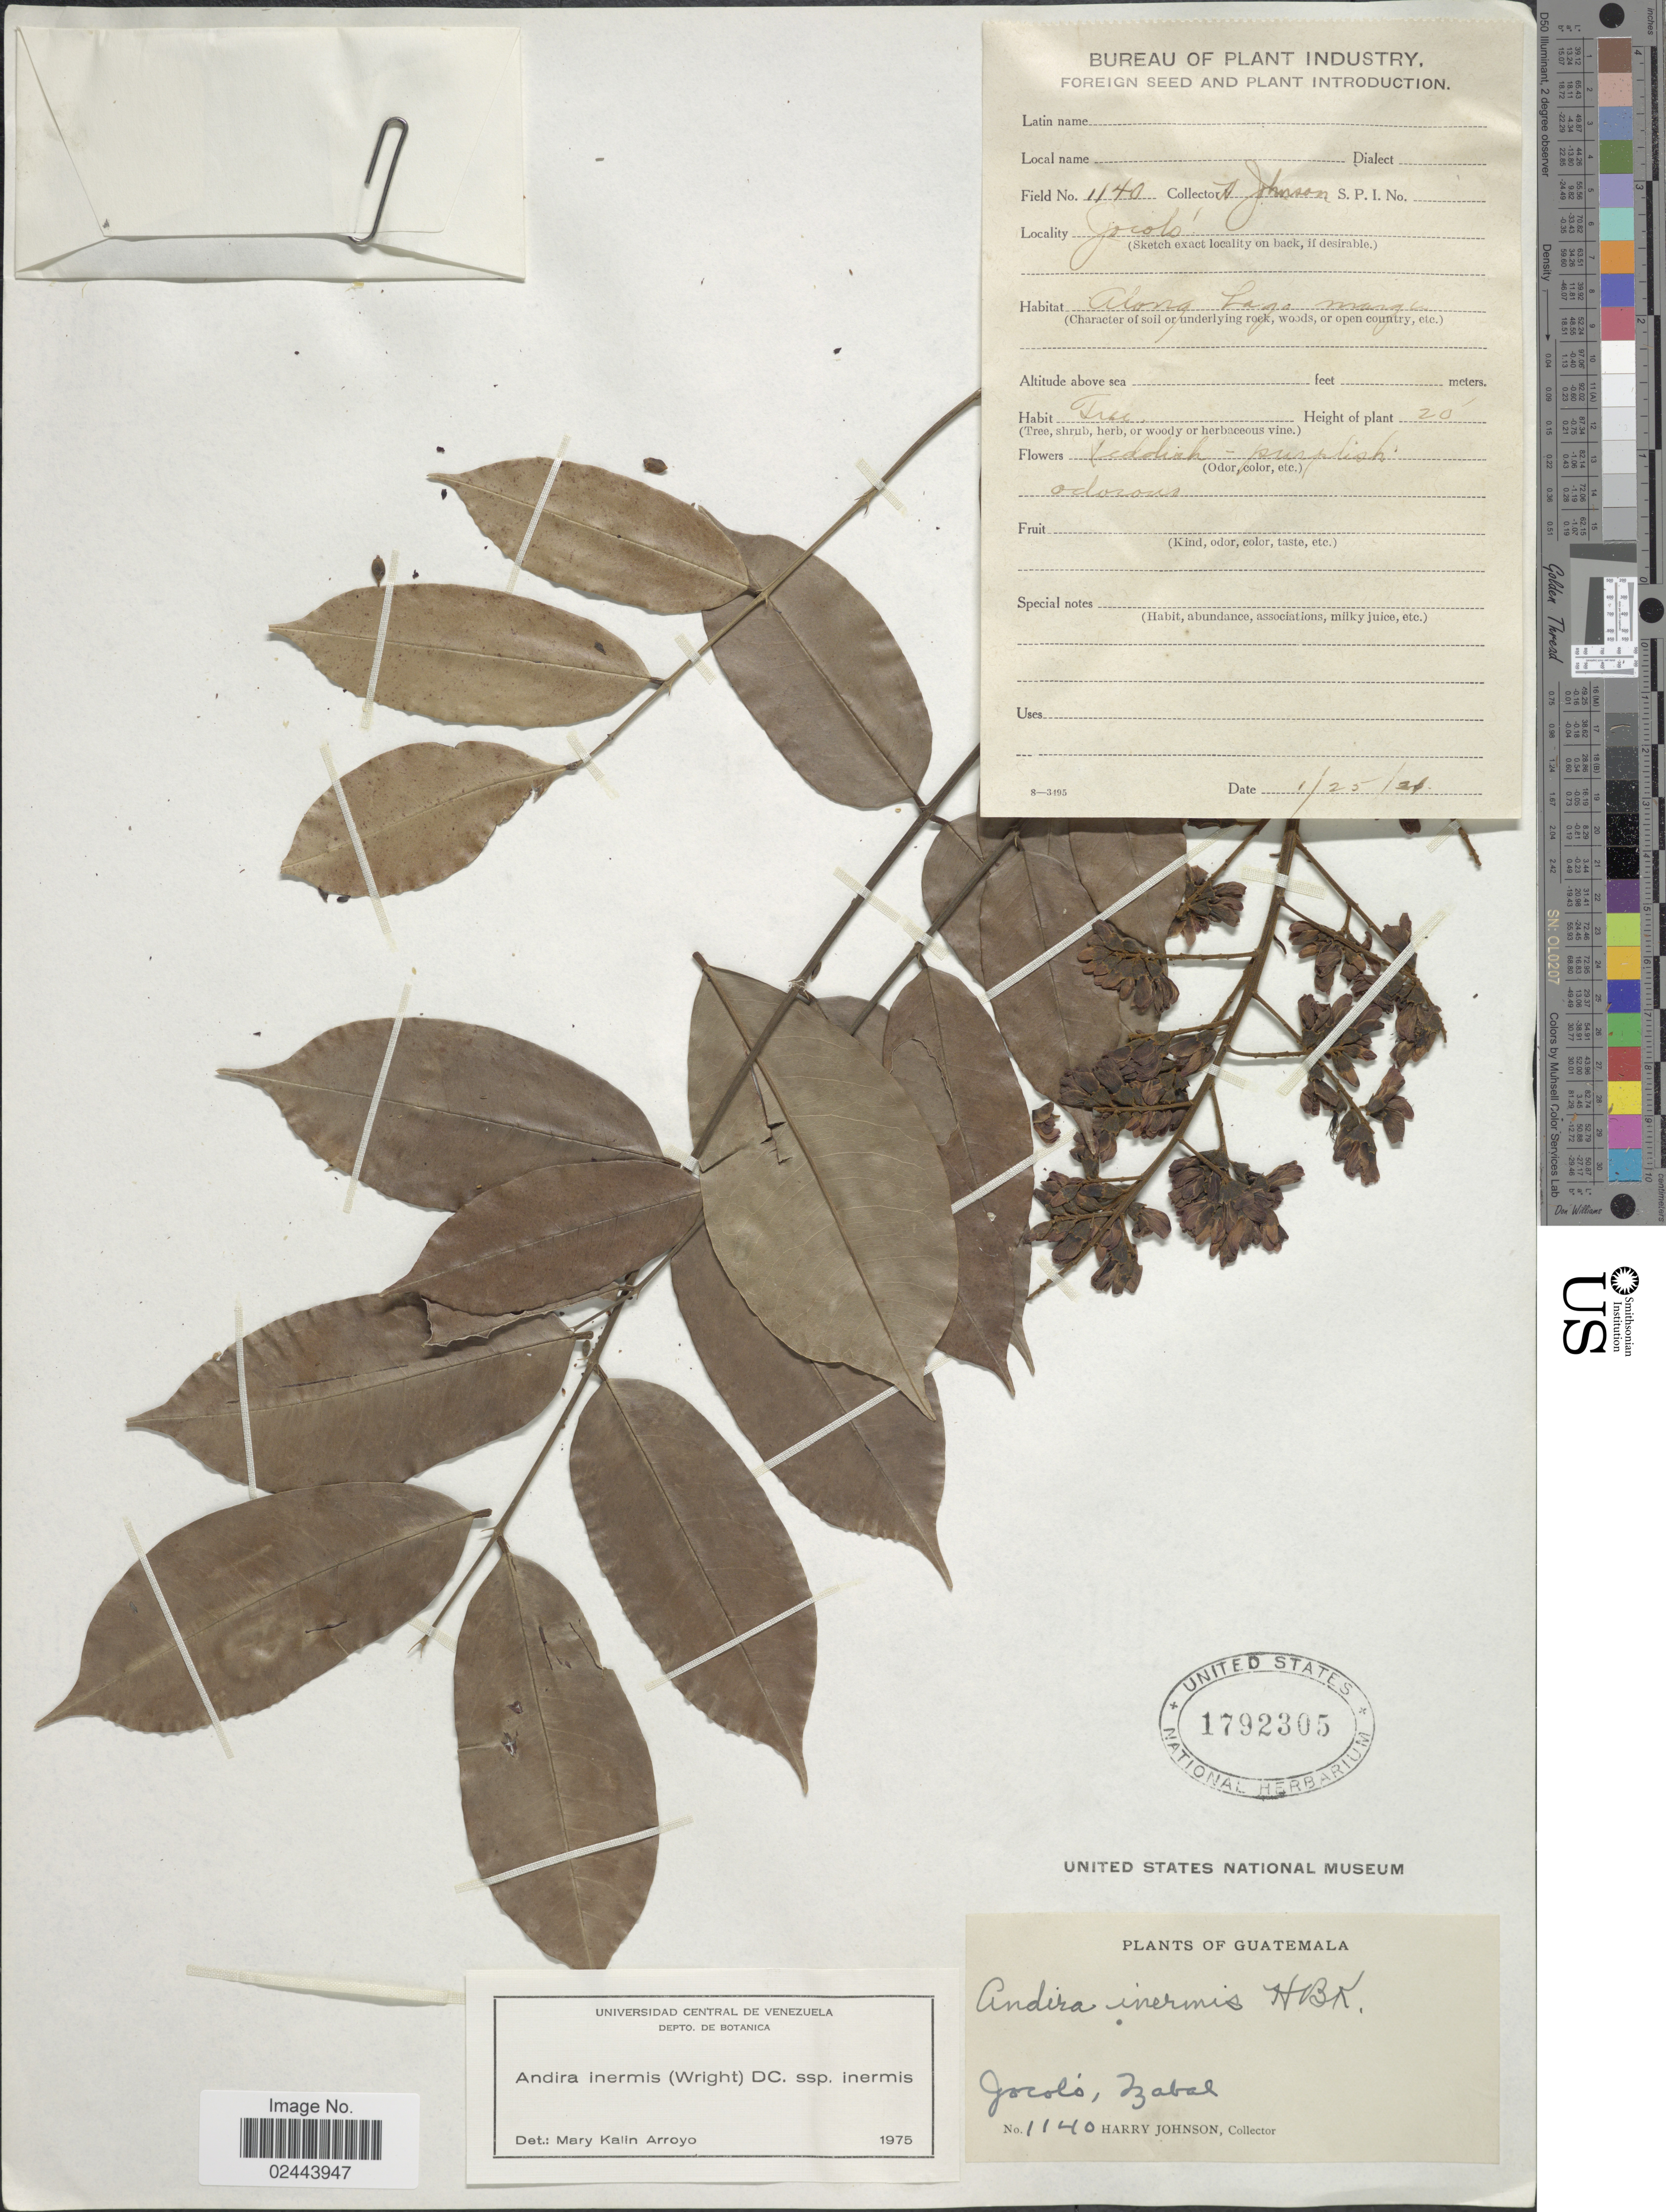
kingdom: Plantae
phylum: Tracheophyta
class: Magnoliopsida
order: Fabales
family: Fabaceae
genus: Andira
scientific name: Andira inermis subsp. inermis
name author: (W. Wright) Kunth ex DC.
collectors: H. Johnson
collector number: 1140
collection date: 1921-01-25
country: Guatemala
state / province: Izabal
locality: Jocoló, along Lago margen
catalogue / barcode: US 1792305